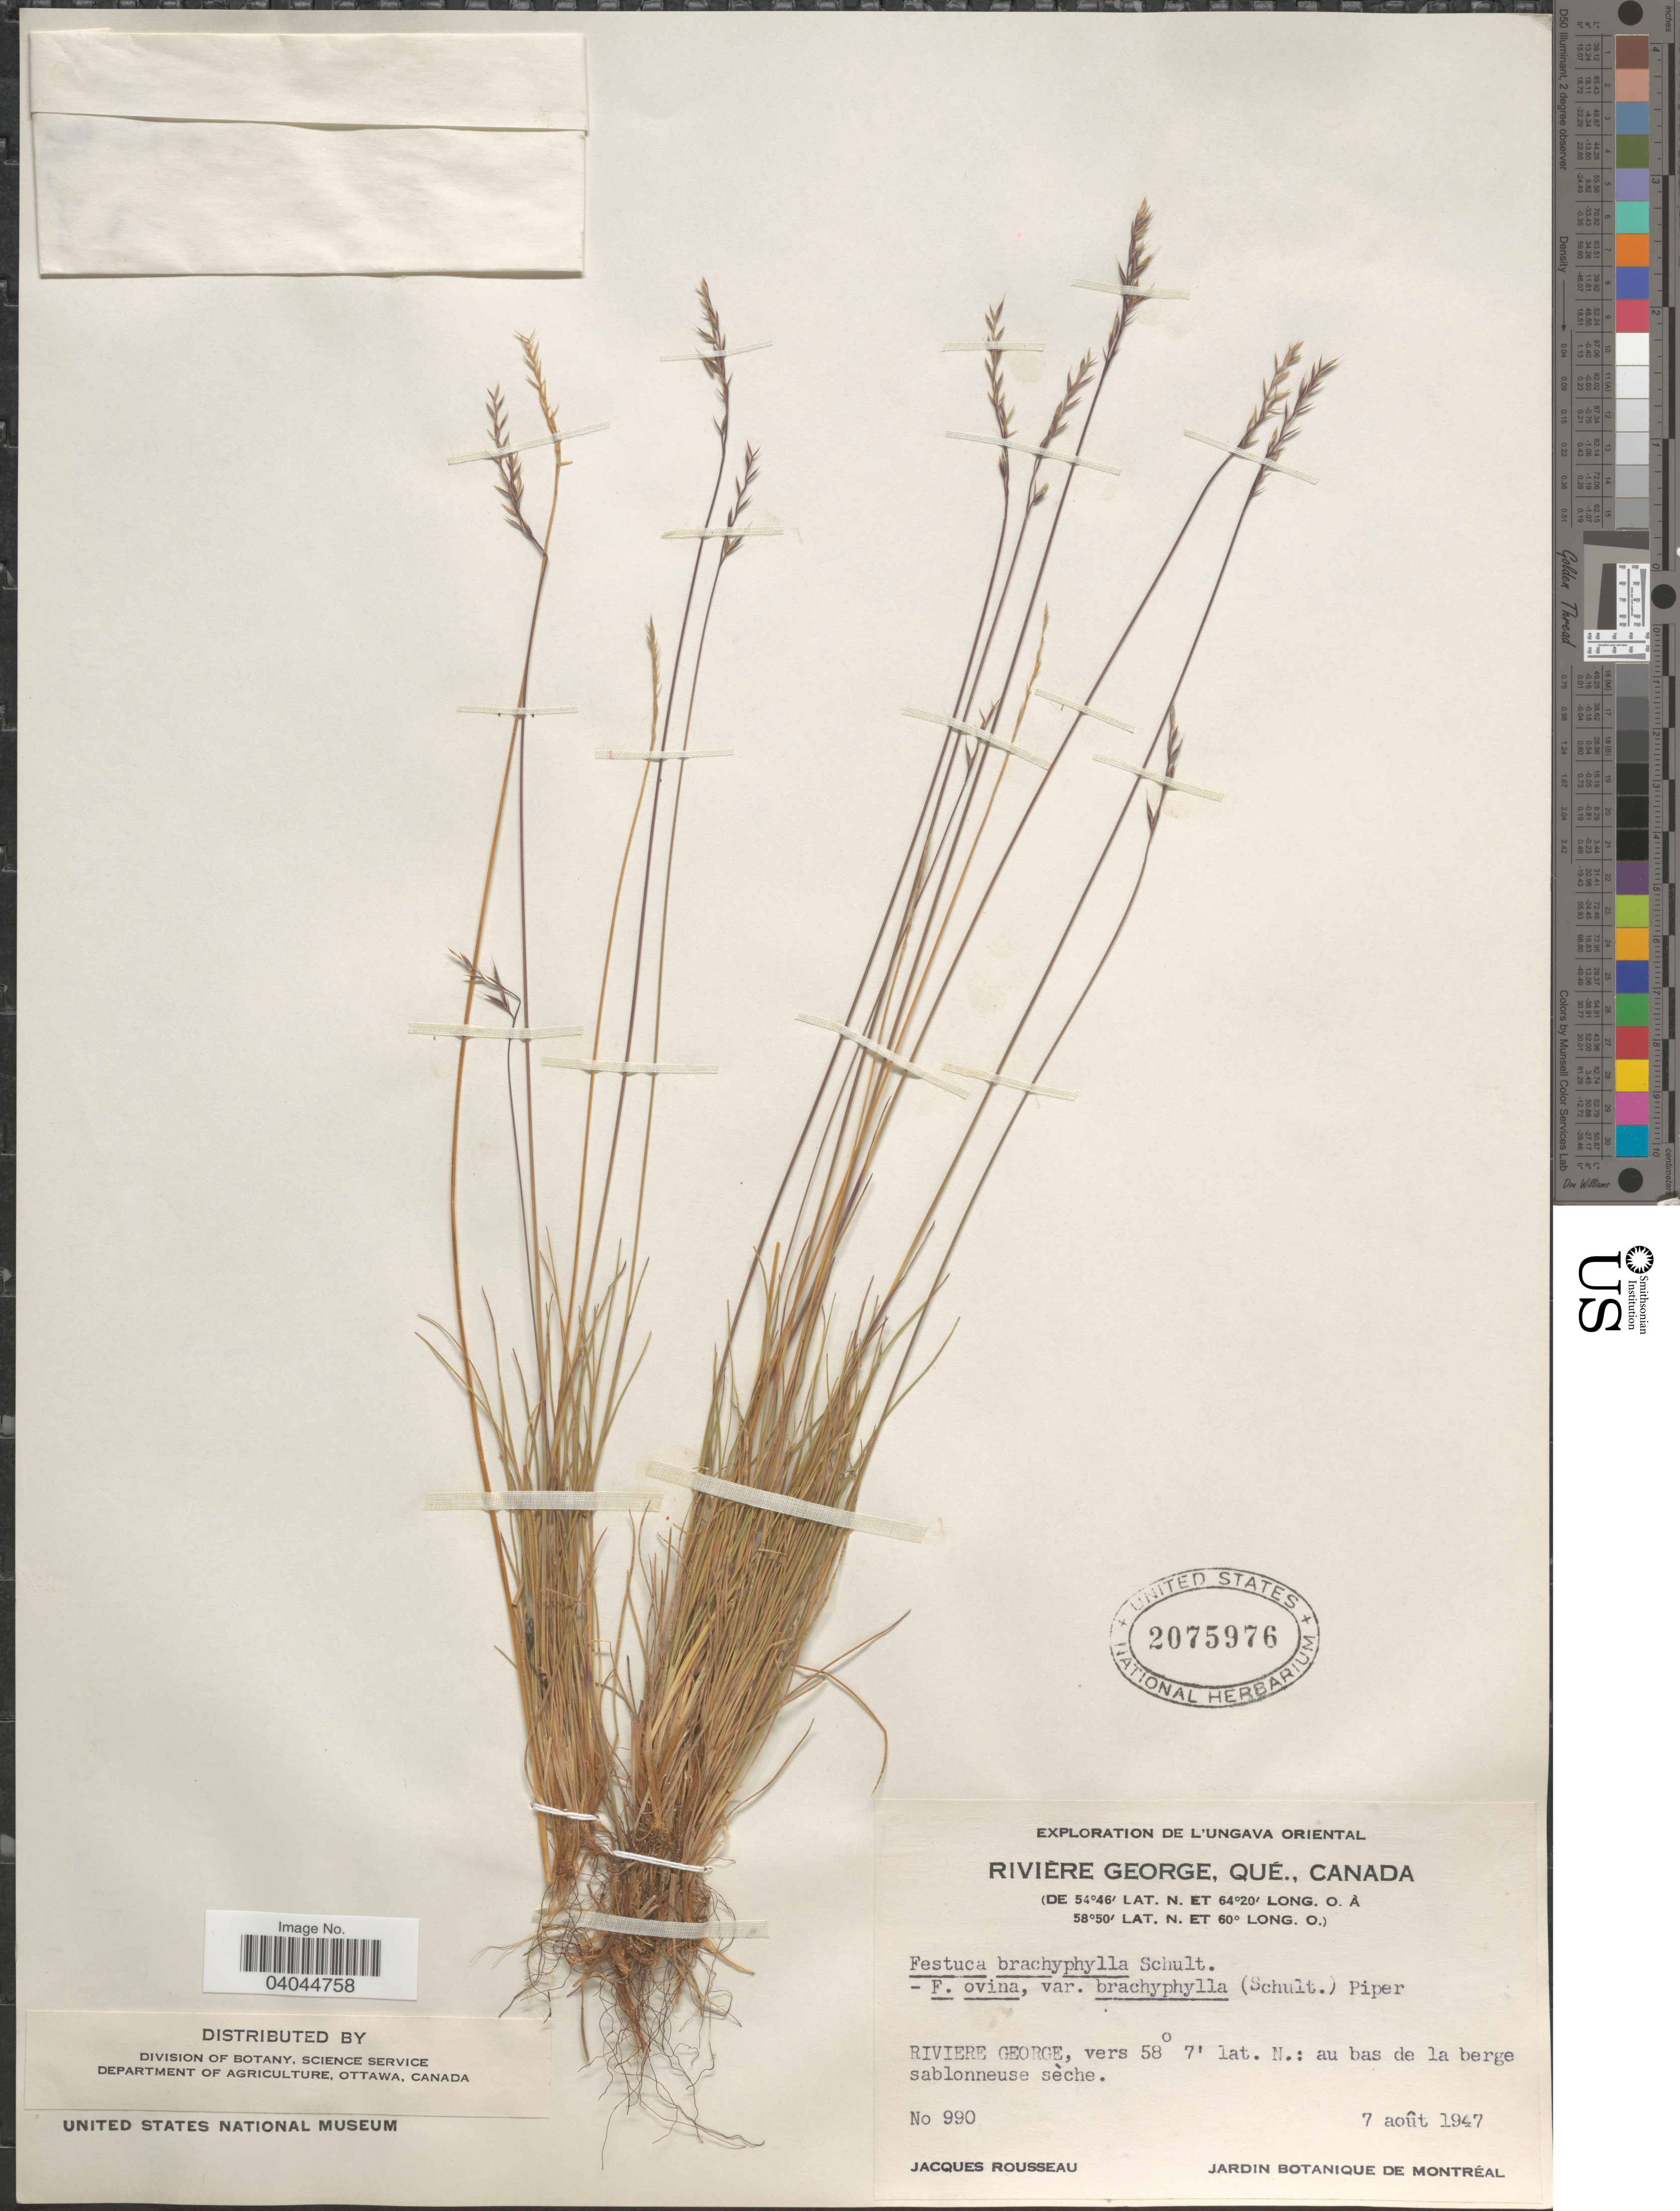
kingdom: Plantae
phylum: Tracheophyta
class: Liliopsida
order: Poales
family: Poaceae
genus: Festuca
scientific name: Festuca ovina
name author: L.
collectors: J. Rousseau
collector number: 990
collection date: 1947-08-07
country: Canada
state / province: Quebec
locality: Riviere George. Riviere George: au bas de la berge sablonneuse sèche.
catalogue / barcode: US 2075976